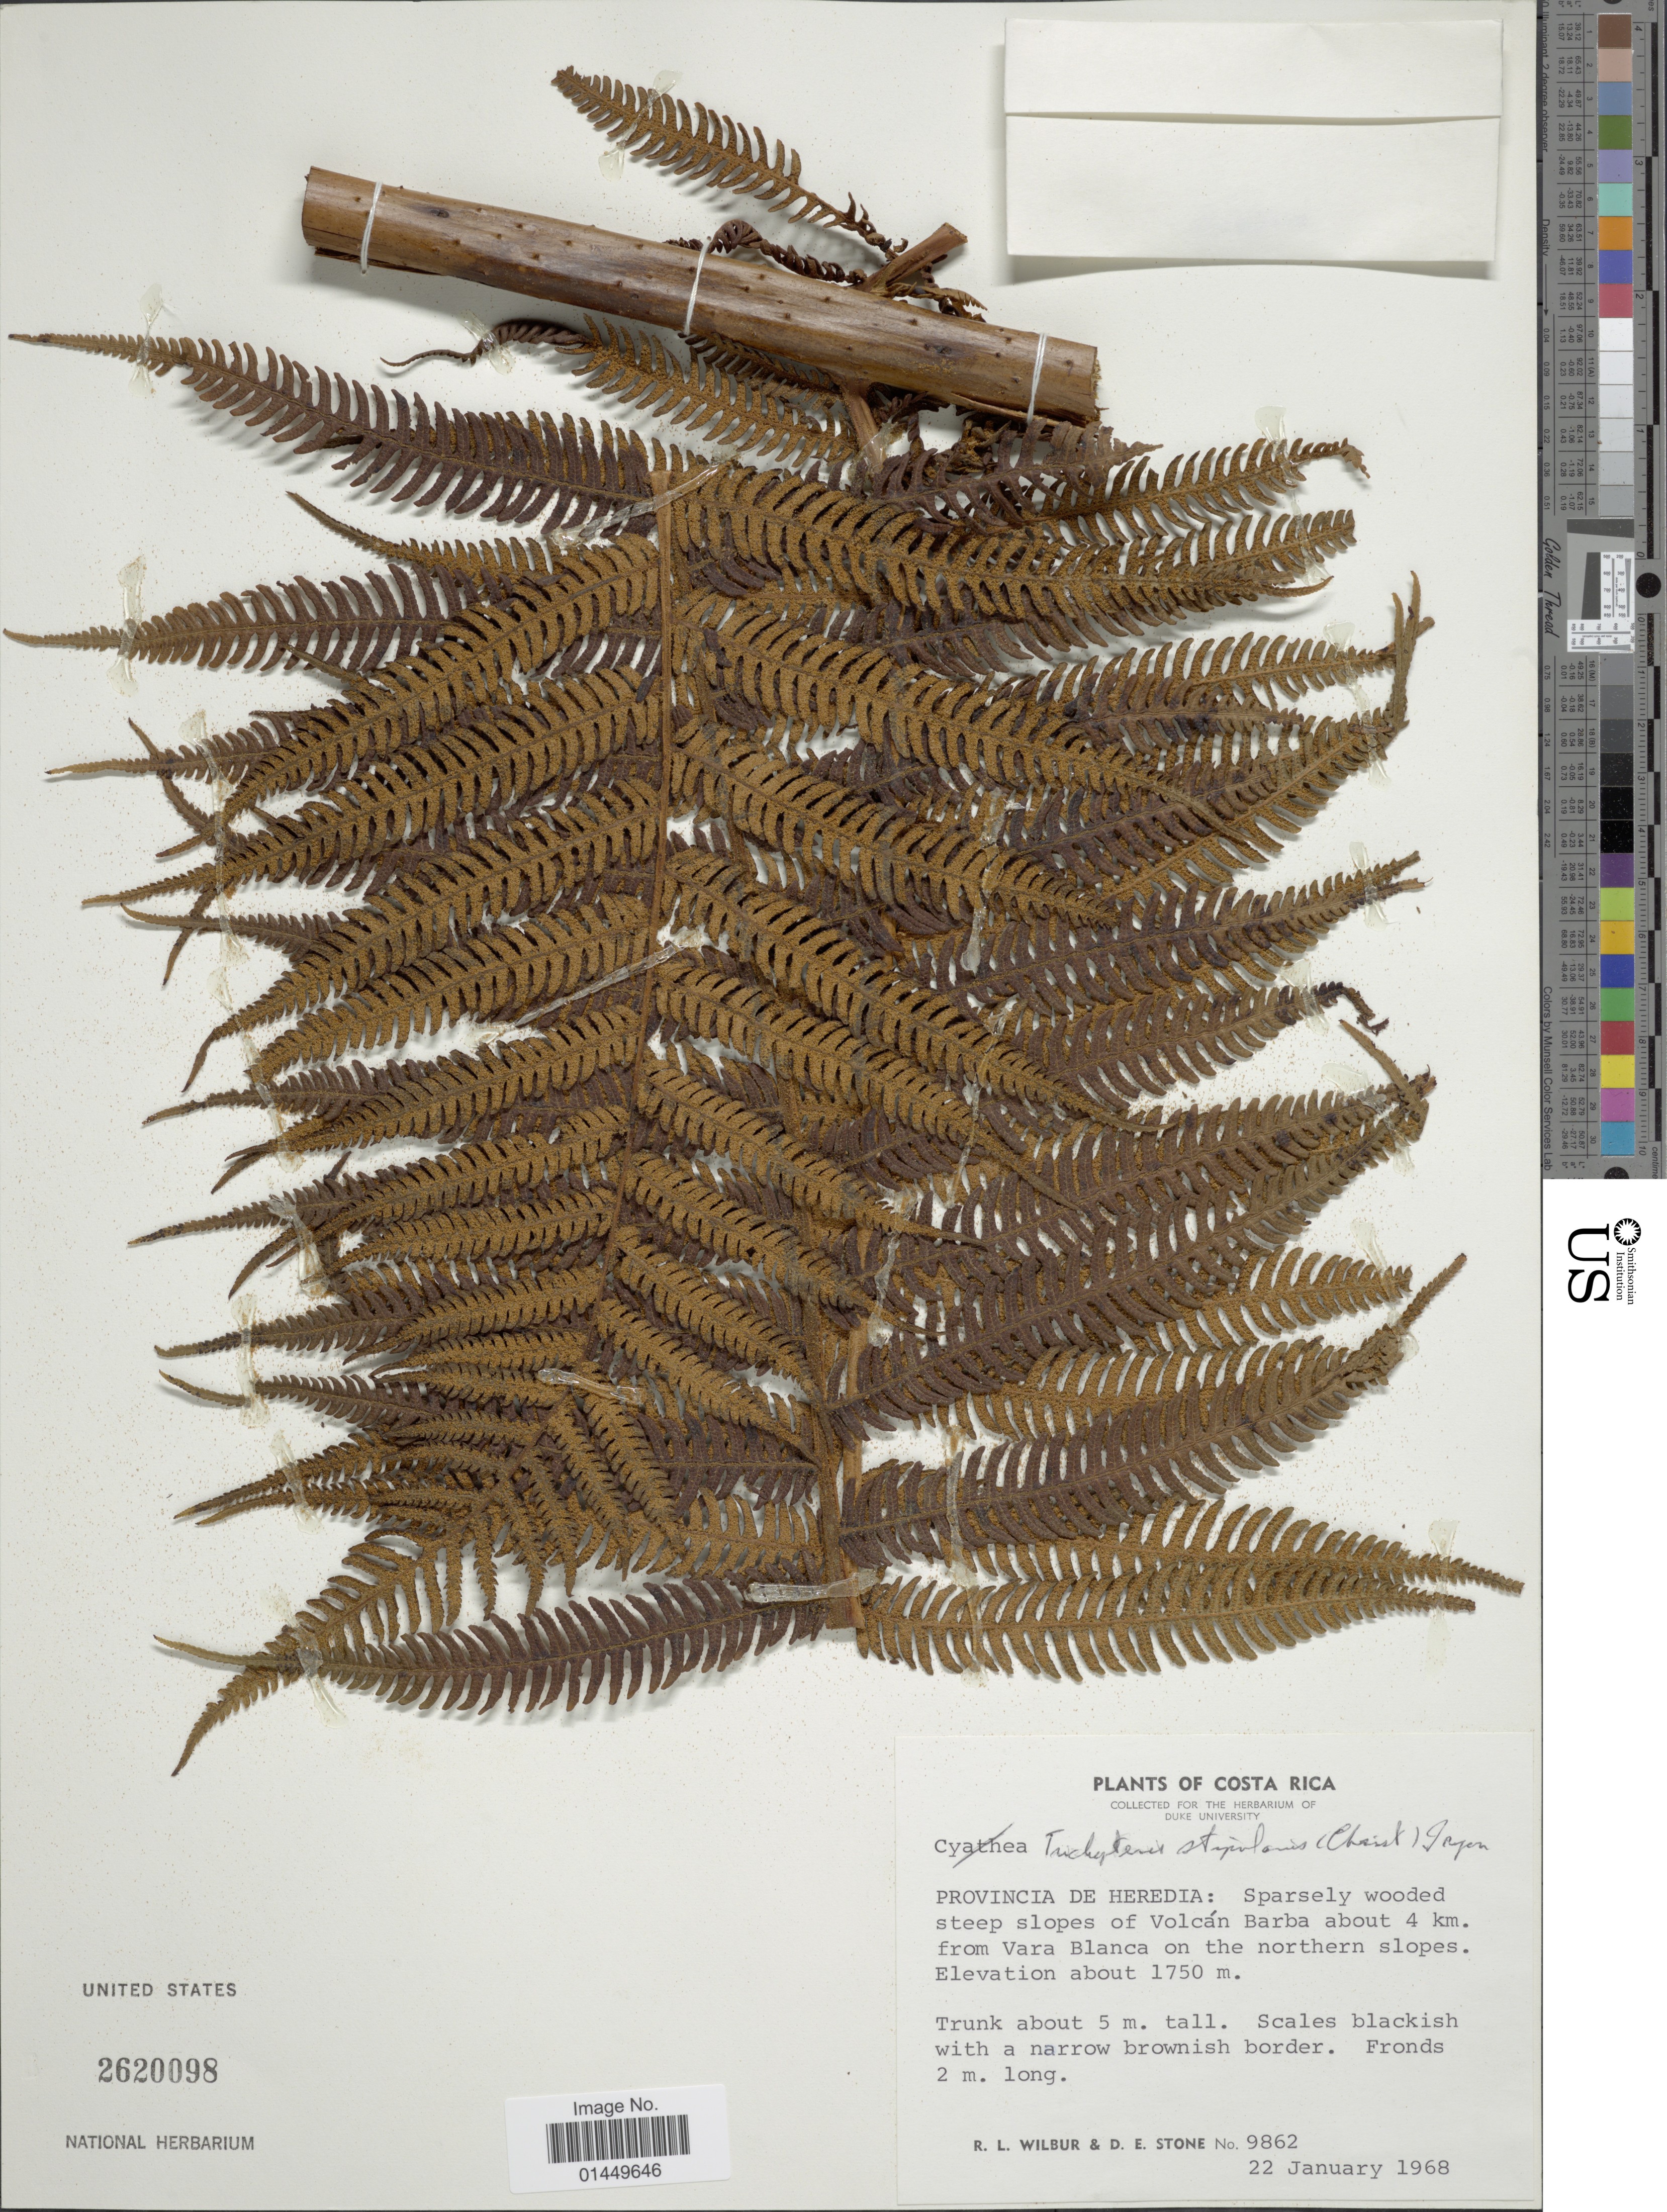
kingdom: Plantae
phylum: Tracheophyta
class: Polypodiopsida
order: Cyatheales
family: Cyatheaceae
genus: Cyathea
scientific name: Cyathea stipularis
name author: (Christ) Domin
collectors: R. L. Wilbur & D. E. Stone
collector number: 9862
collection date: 1968-01-22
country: Costa Rica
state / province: Heredia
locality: Provincia De Heredia: Sparsely wooded steep slopes of Volcan Barba about 4 km, from Vara Blanca on the northern slopes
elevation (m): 1750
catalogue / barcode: US 2620098